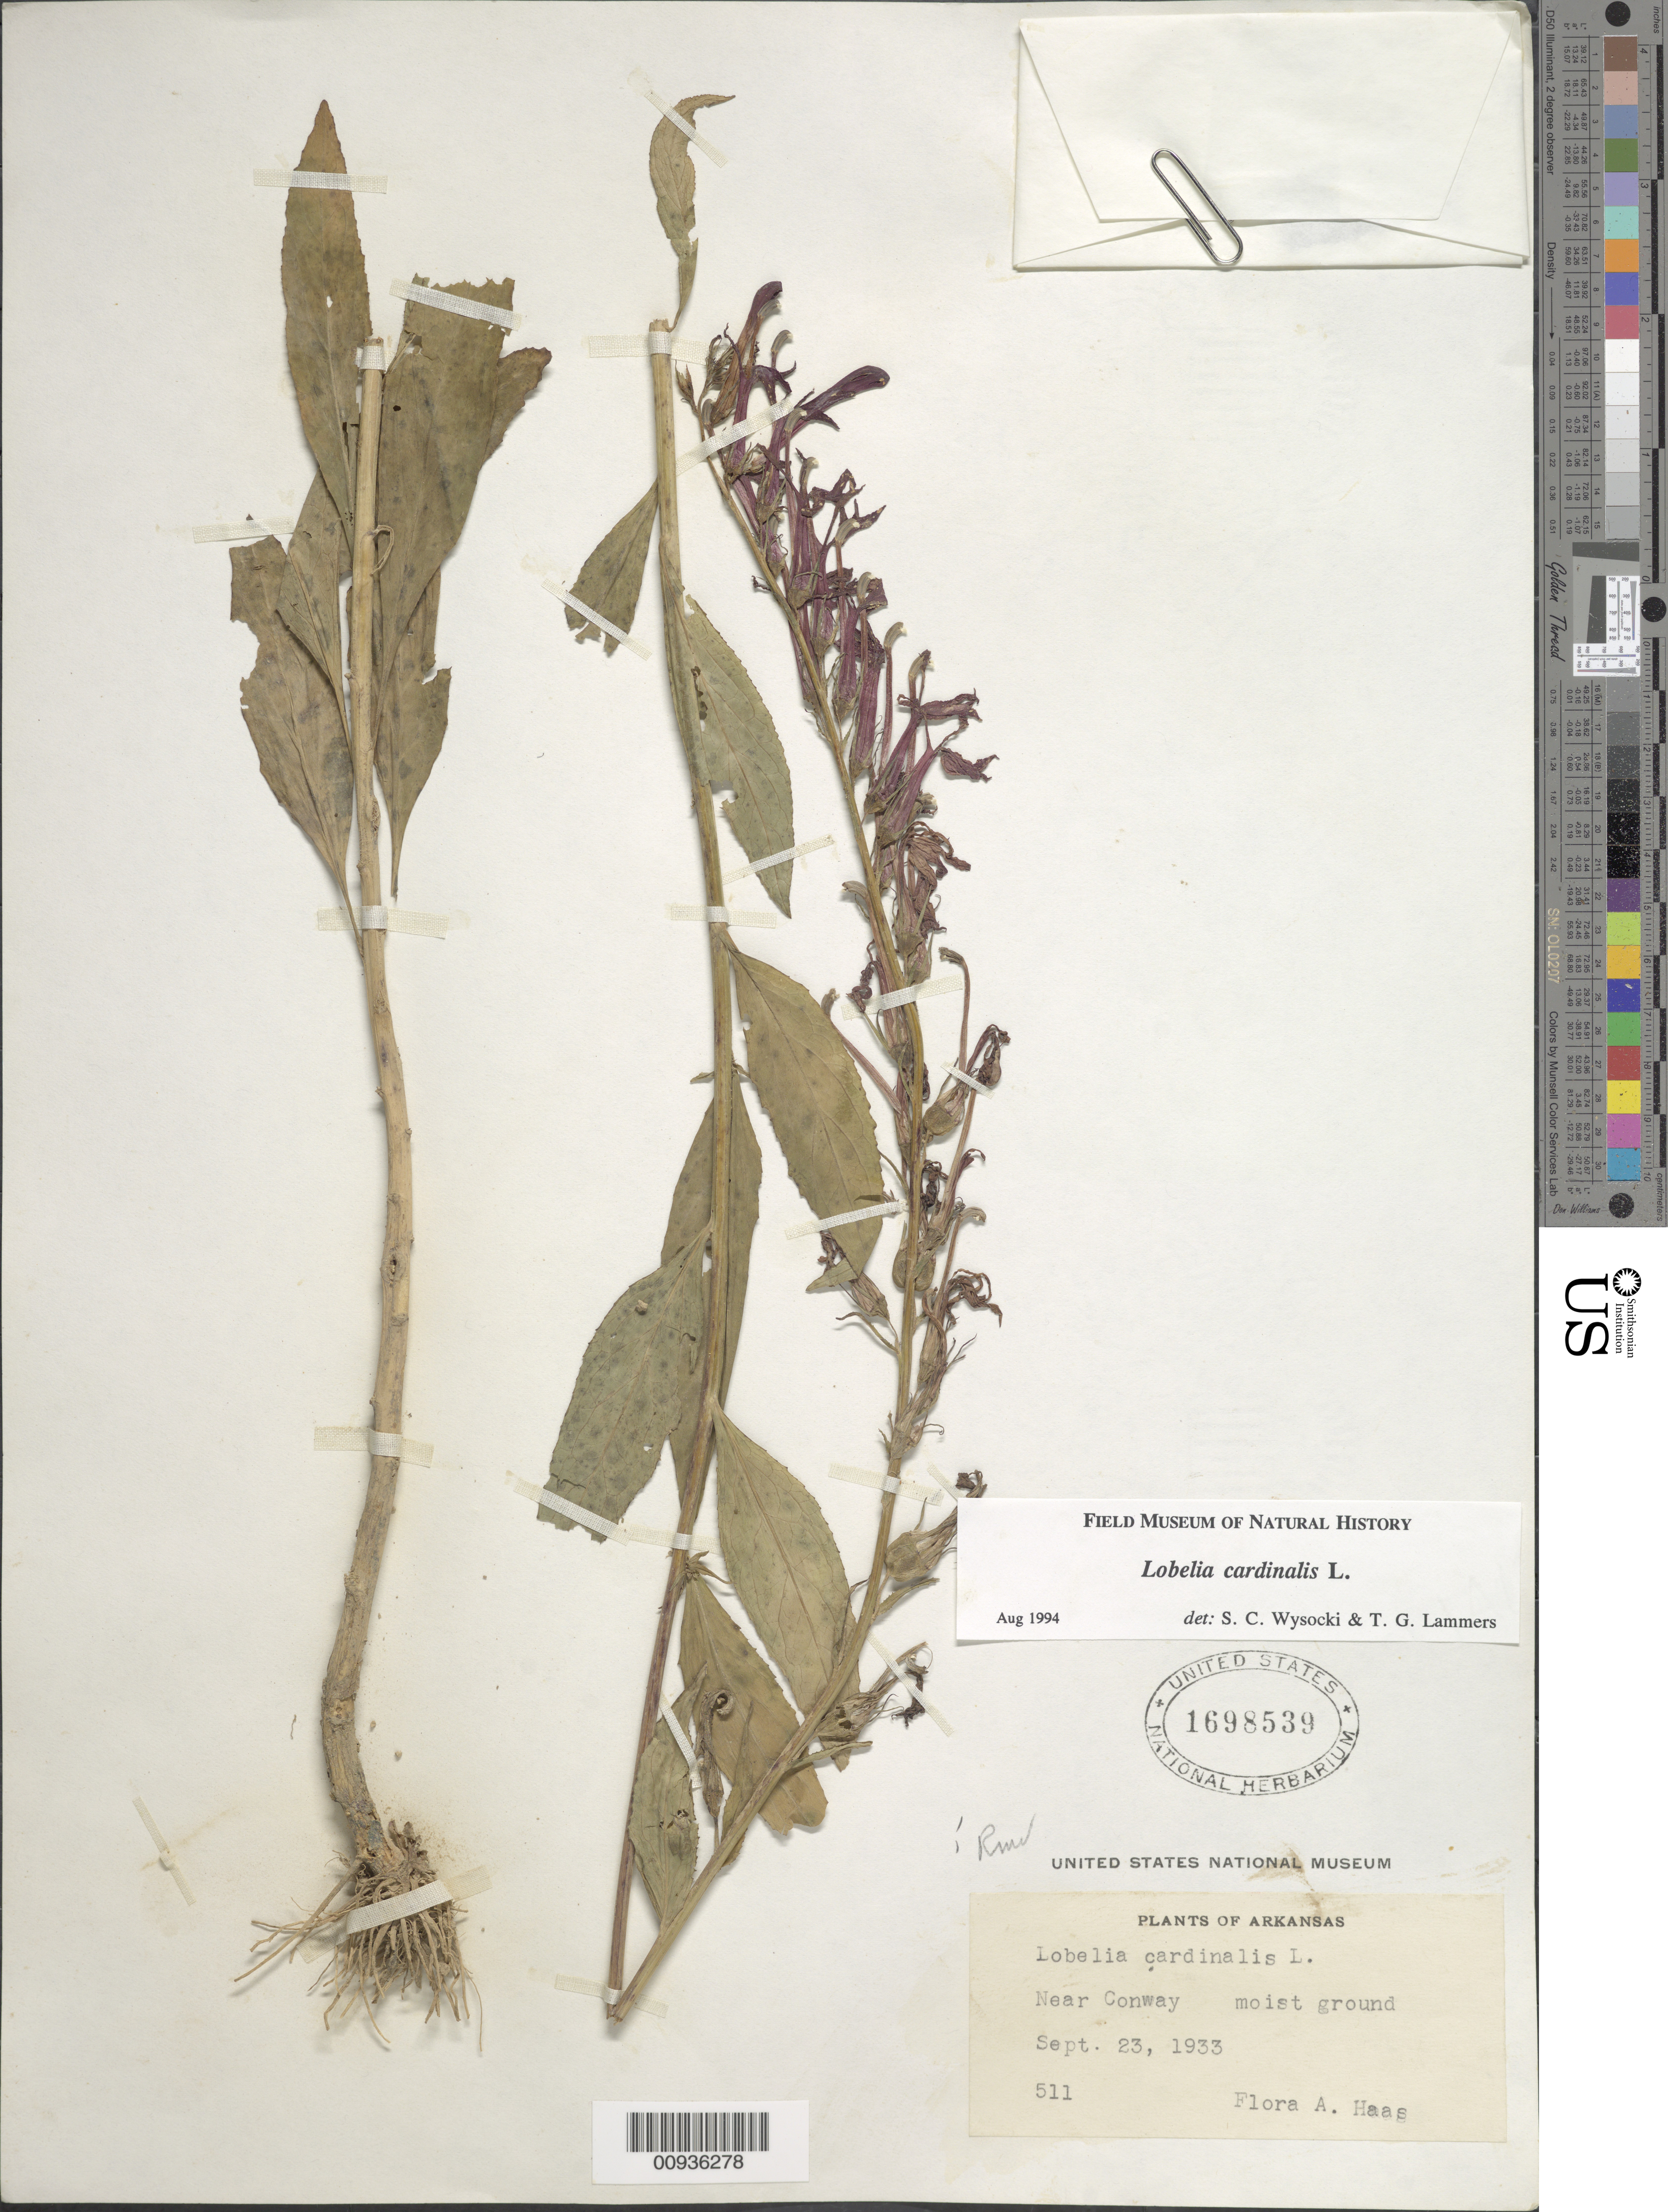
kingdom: Plantae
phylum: Tracheophyta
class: Magnoliopsida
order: Asterales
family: Campanulaceae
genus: Lobelia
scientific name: Lobelia cardinalis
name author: L.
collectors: F. A. Haas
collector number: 511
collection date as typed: Sept. 23, 1933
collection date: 1933-09-23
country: United States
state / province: Arkansas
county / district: Faulkner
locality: Near Conway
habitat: moist ground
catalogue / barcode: US 1698539